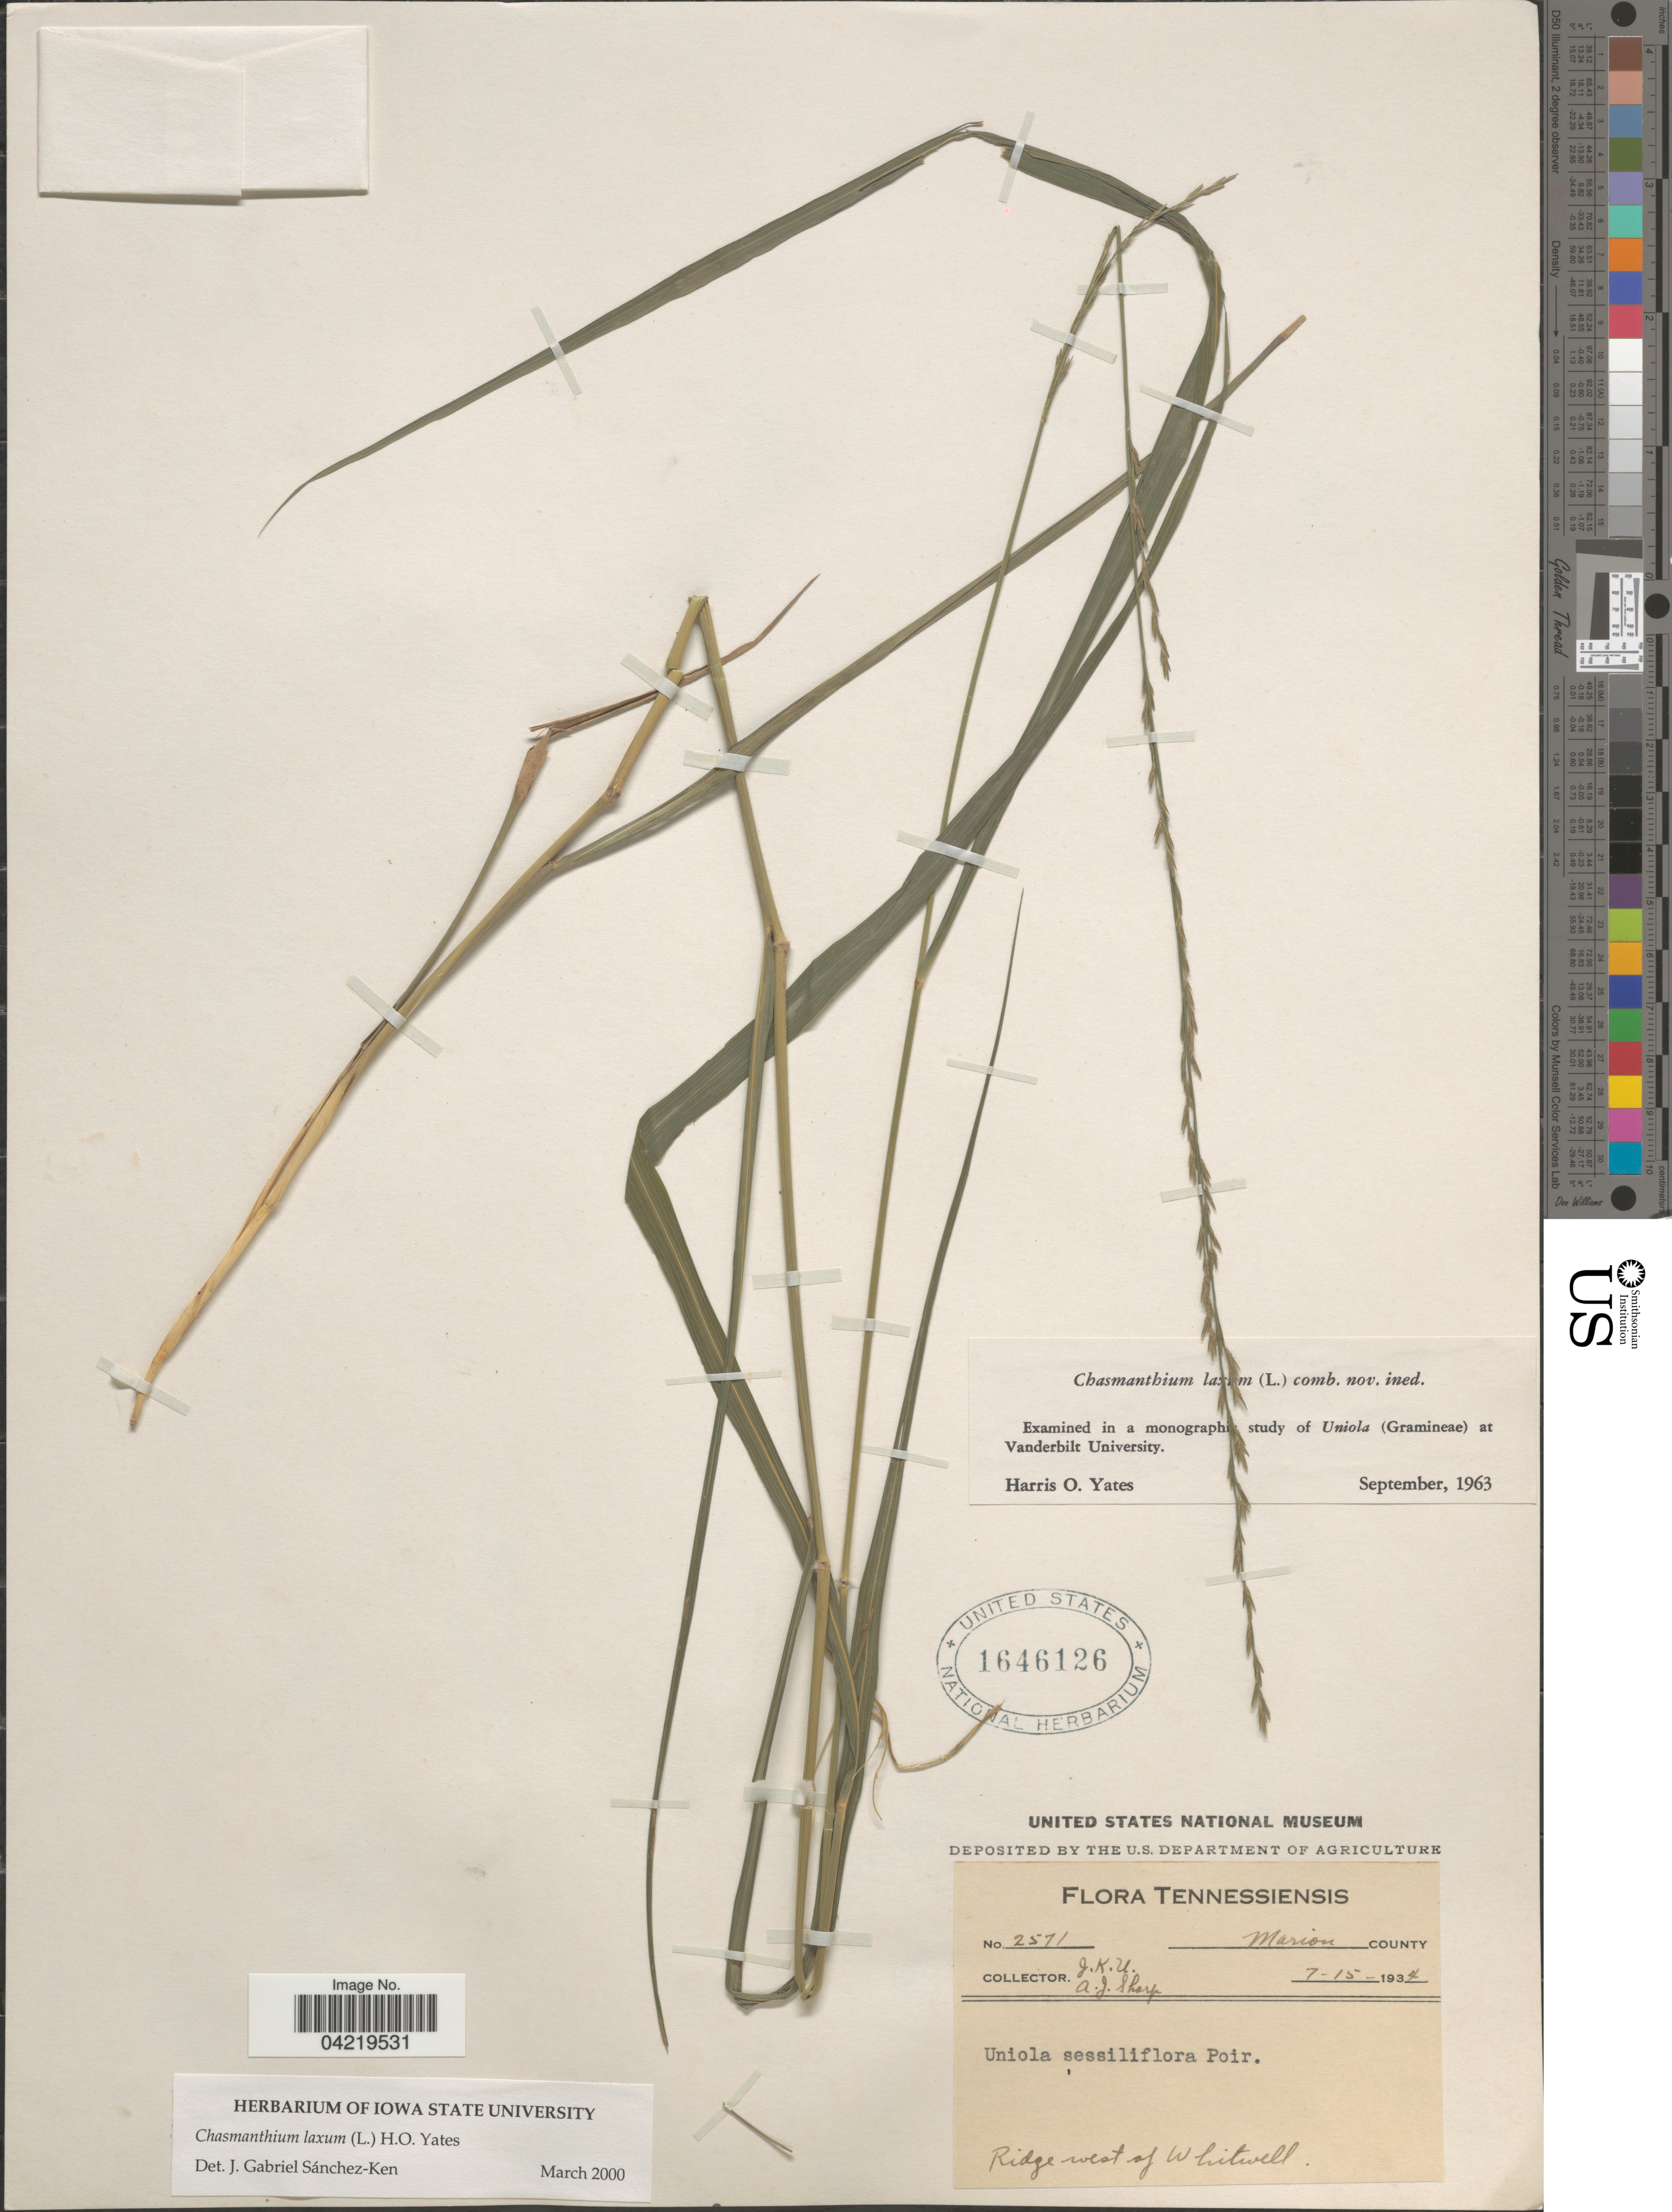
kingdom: Plantae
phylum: Tracheophyta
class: Liliopsida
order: Poales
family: Poaceae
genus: Chasmanthium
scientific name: Chasmanthium laxum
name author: (L.) H.O. Yates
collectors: J. K. U. & A. J. Sharp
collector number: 2571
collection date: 1934-07-15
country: United States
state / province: Tennessee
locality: Marion County. Ridge west of Whitwell.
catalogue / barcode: US 1646126